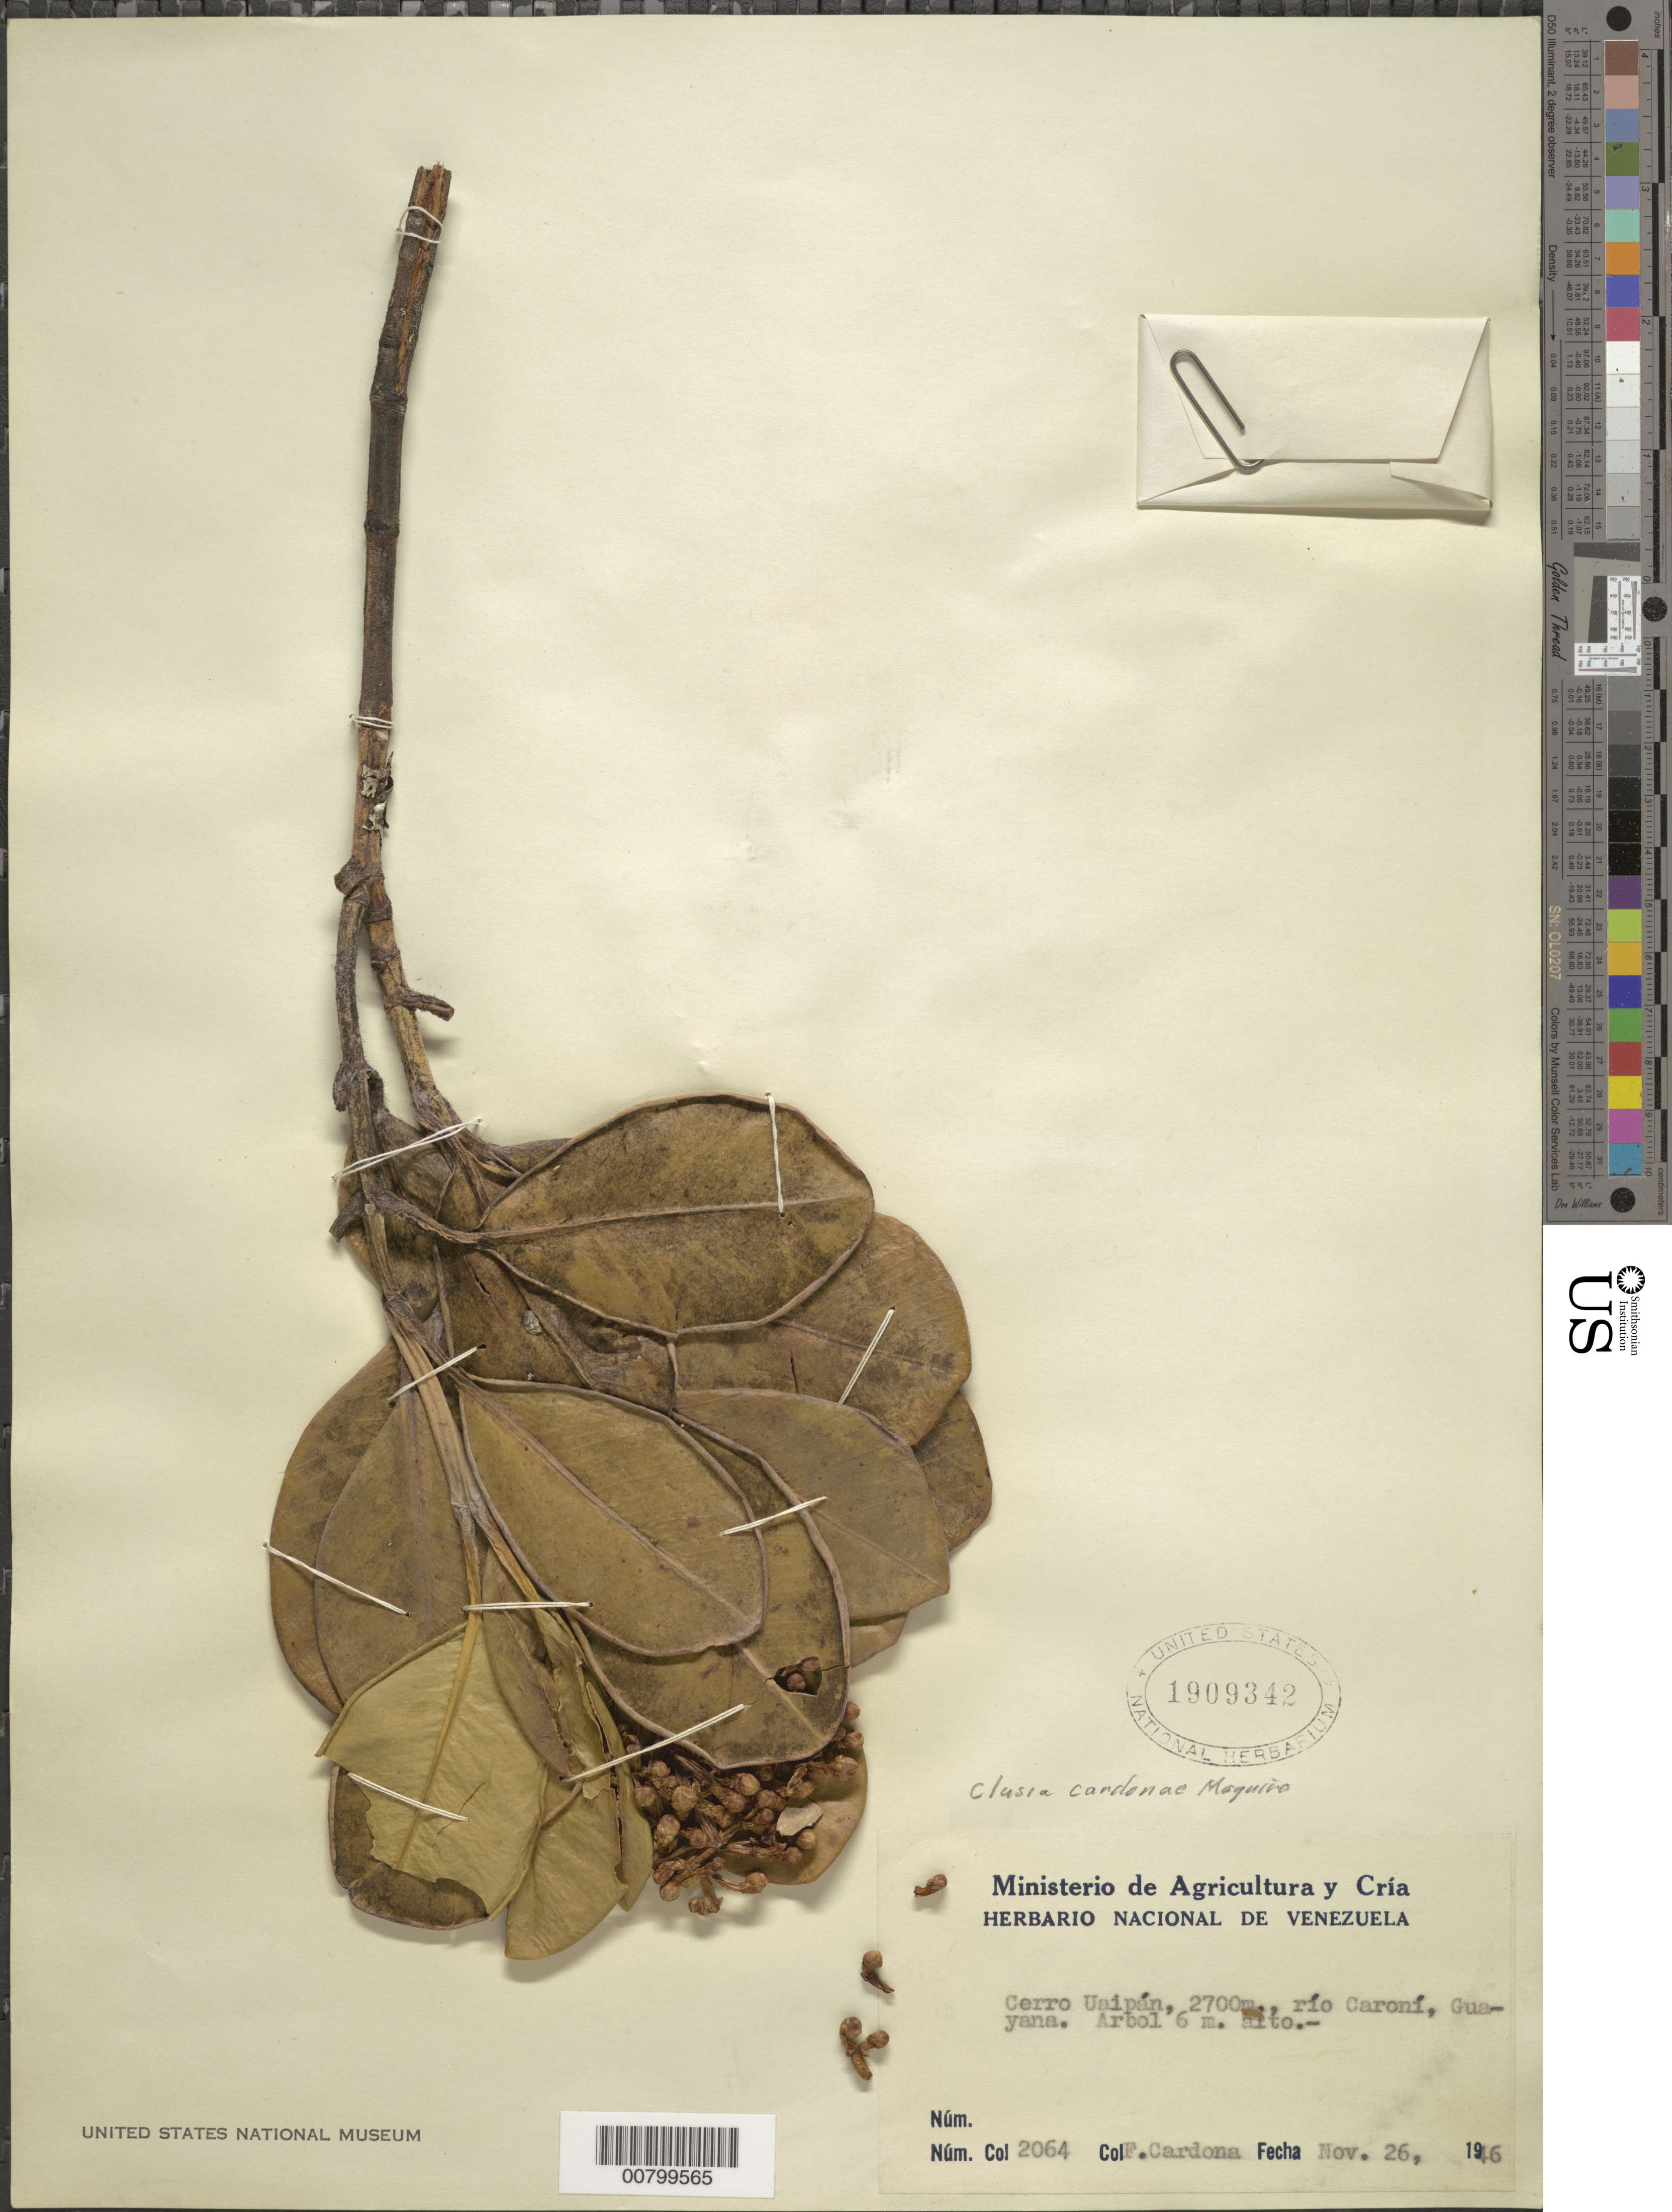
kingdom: Plantae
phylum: Tracheophyta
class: Magnoliopsida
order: Malpighiales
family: Clusiaceae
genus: Clusia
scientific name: Clusia cardonae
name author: Maguire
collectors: F. Cardona Puig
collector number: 2064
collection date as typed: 26-Nov-46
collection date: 1946-11-26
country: Venezuela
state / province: Bolívar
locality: Cerro Uaipán, Río Caroní; Guayana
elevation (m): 2700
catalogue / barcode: US 1909342